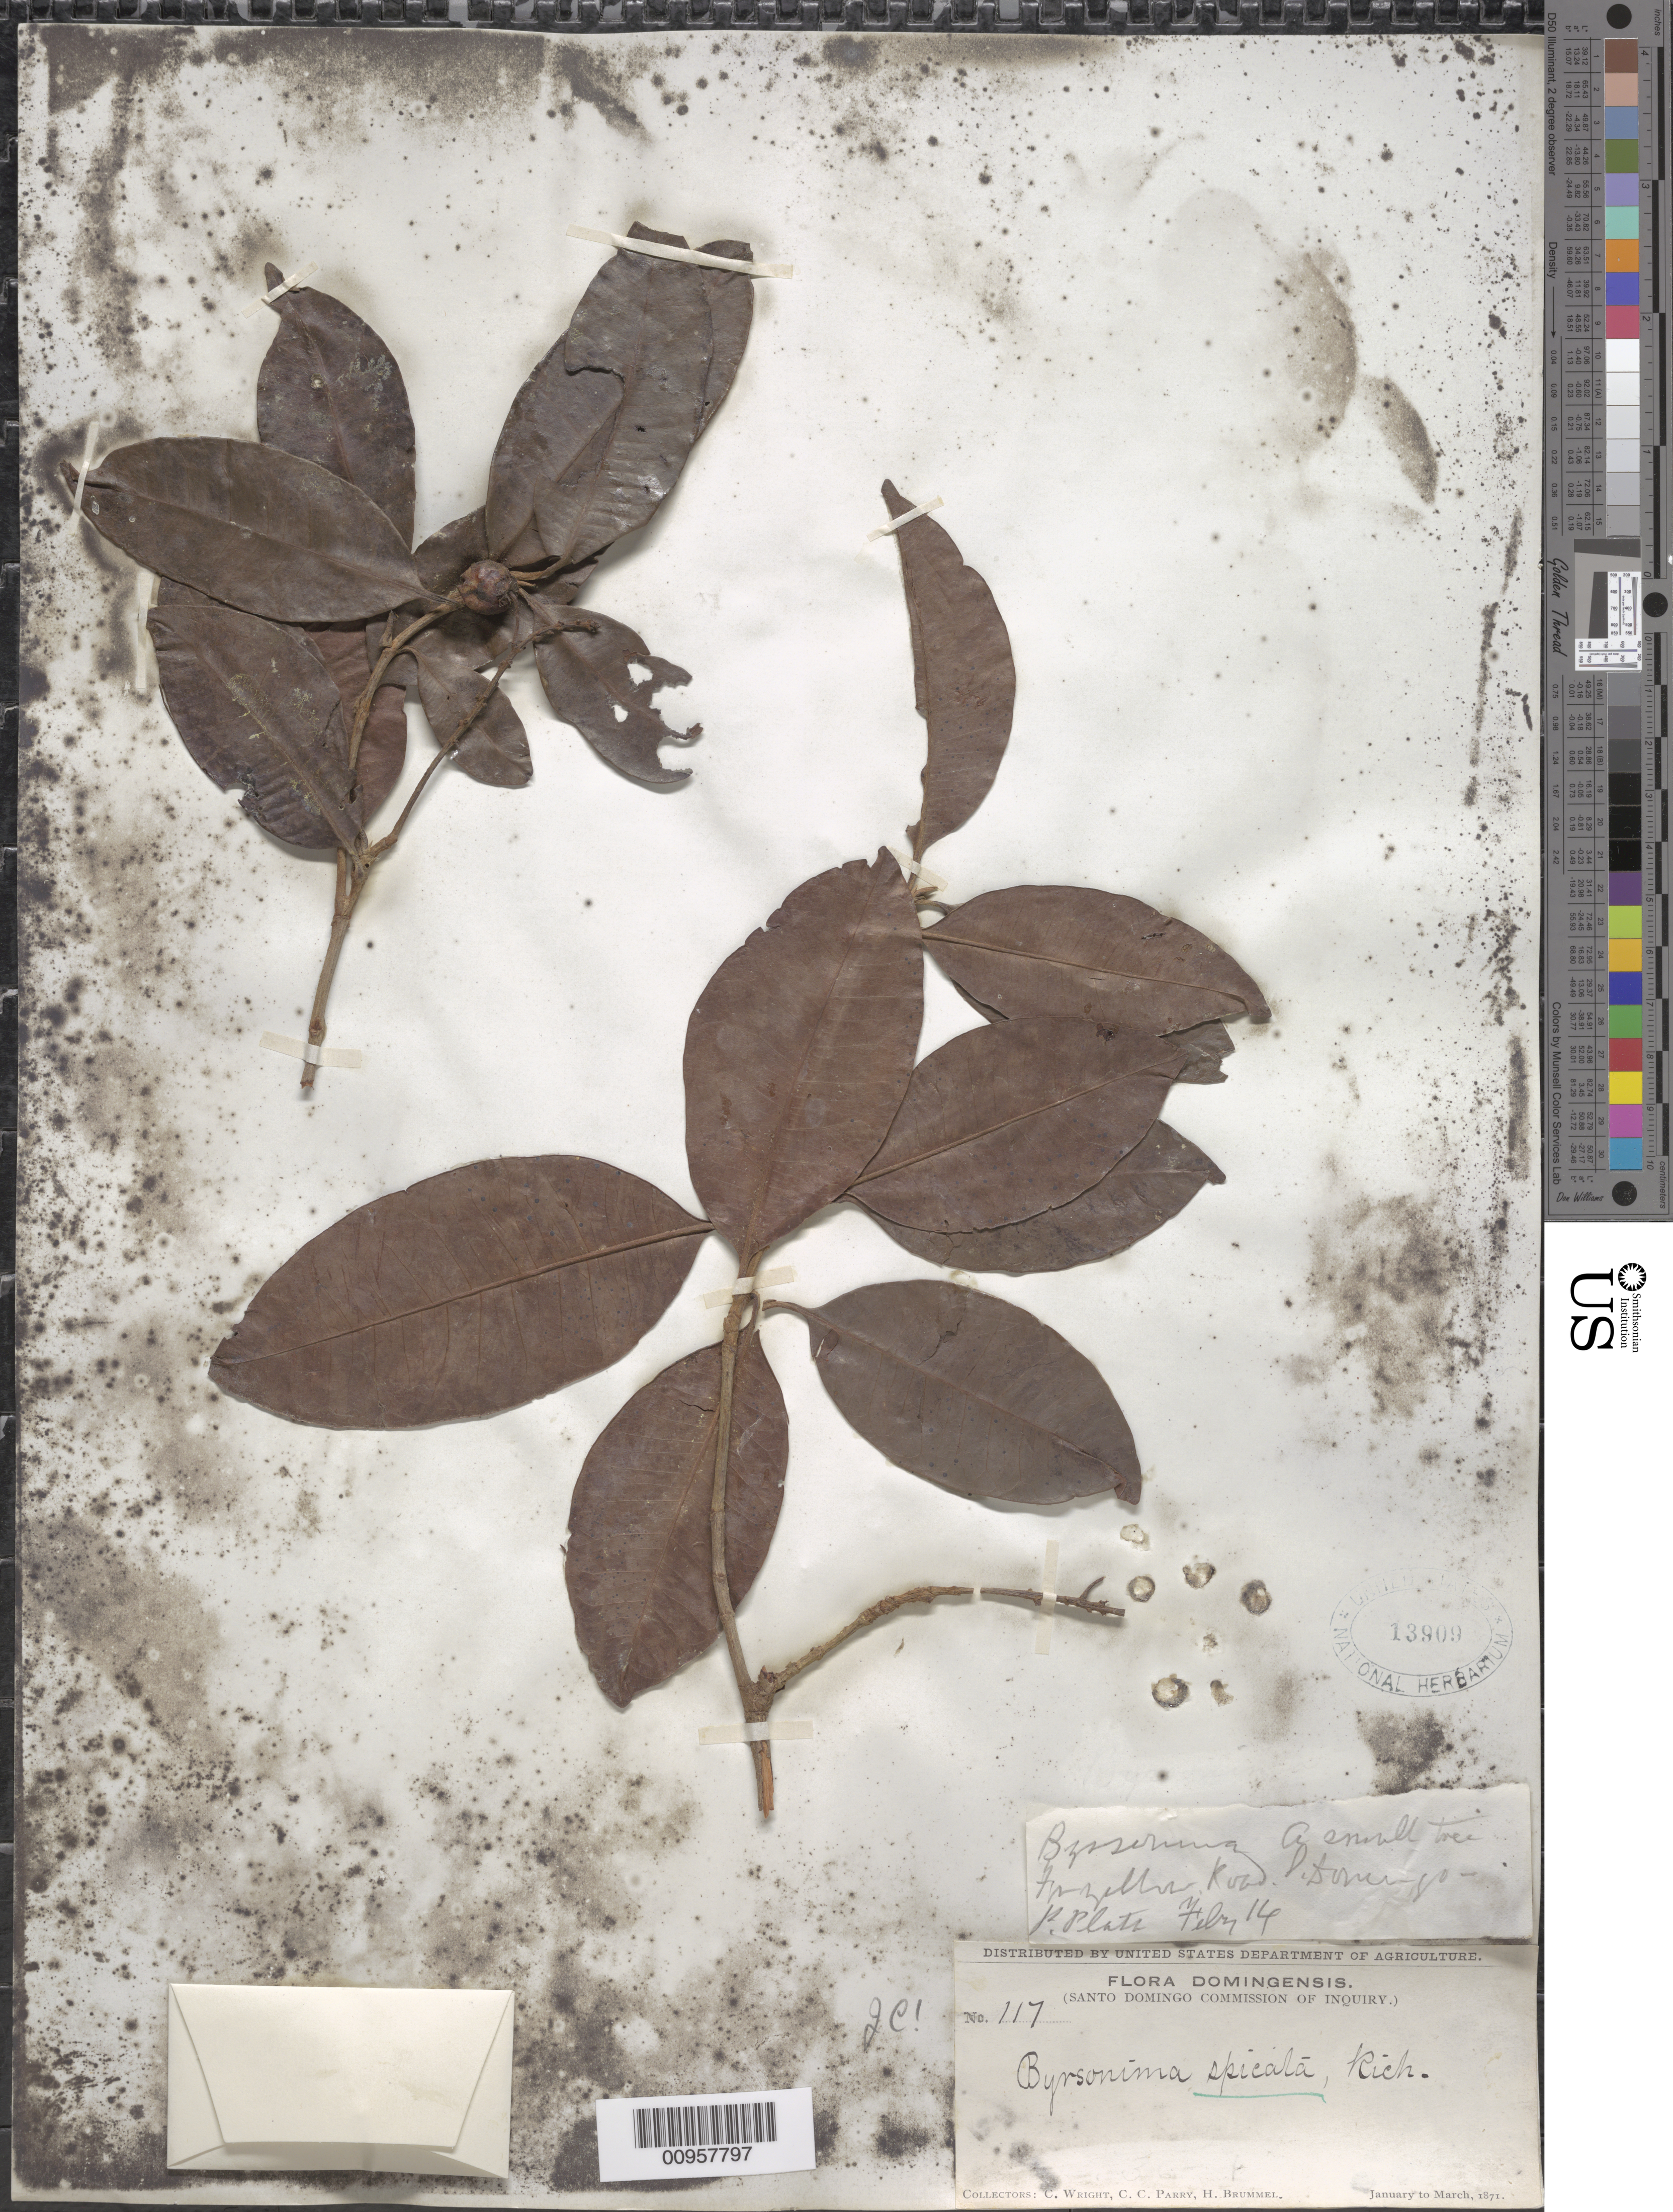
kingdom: Plantae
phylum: Tracheophyta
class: Magnoliopsida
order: Malpighiales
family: Malpighiaceae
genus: Byrsonima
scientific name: Byrsonima spicata (Cav.) DC.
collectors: C. Wright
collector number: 117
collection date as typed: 14 Feb 1871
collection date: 1871-02-14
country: Dominican Republic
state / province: Puerto Plata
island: Hispaniola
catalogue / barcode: US 13909